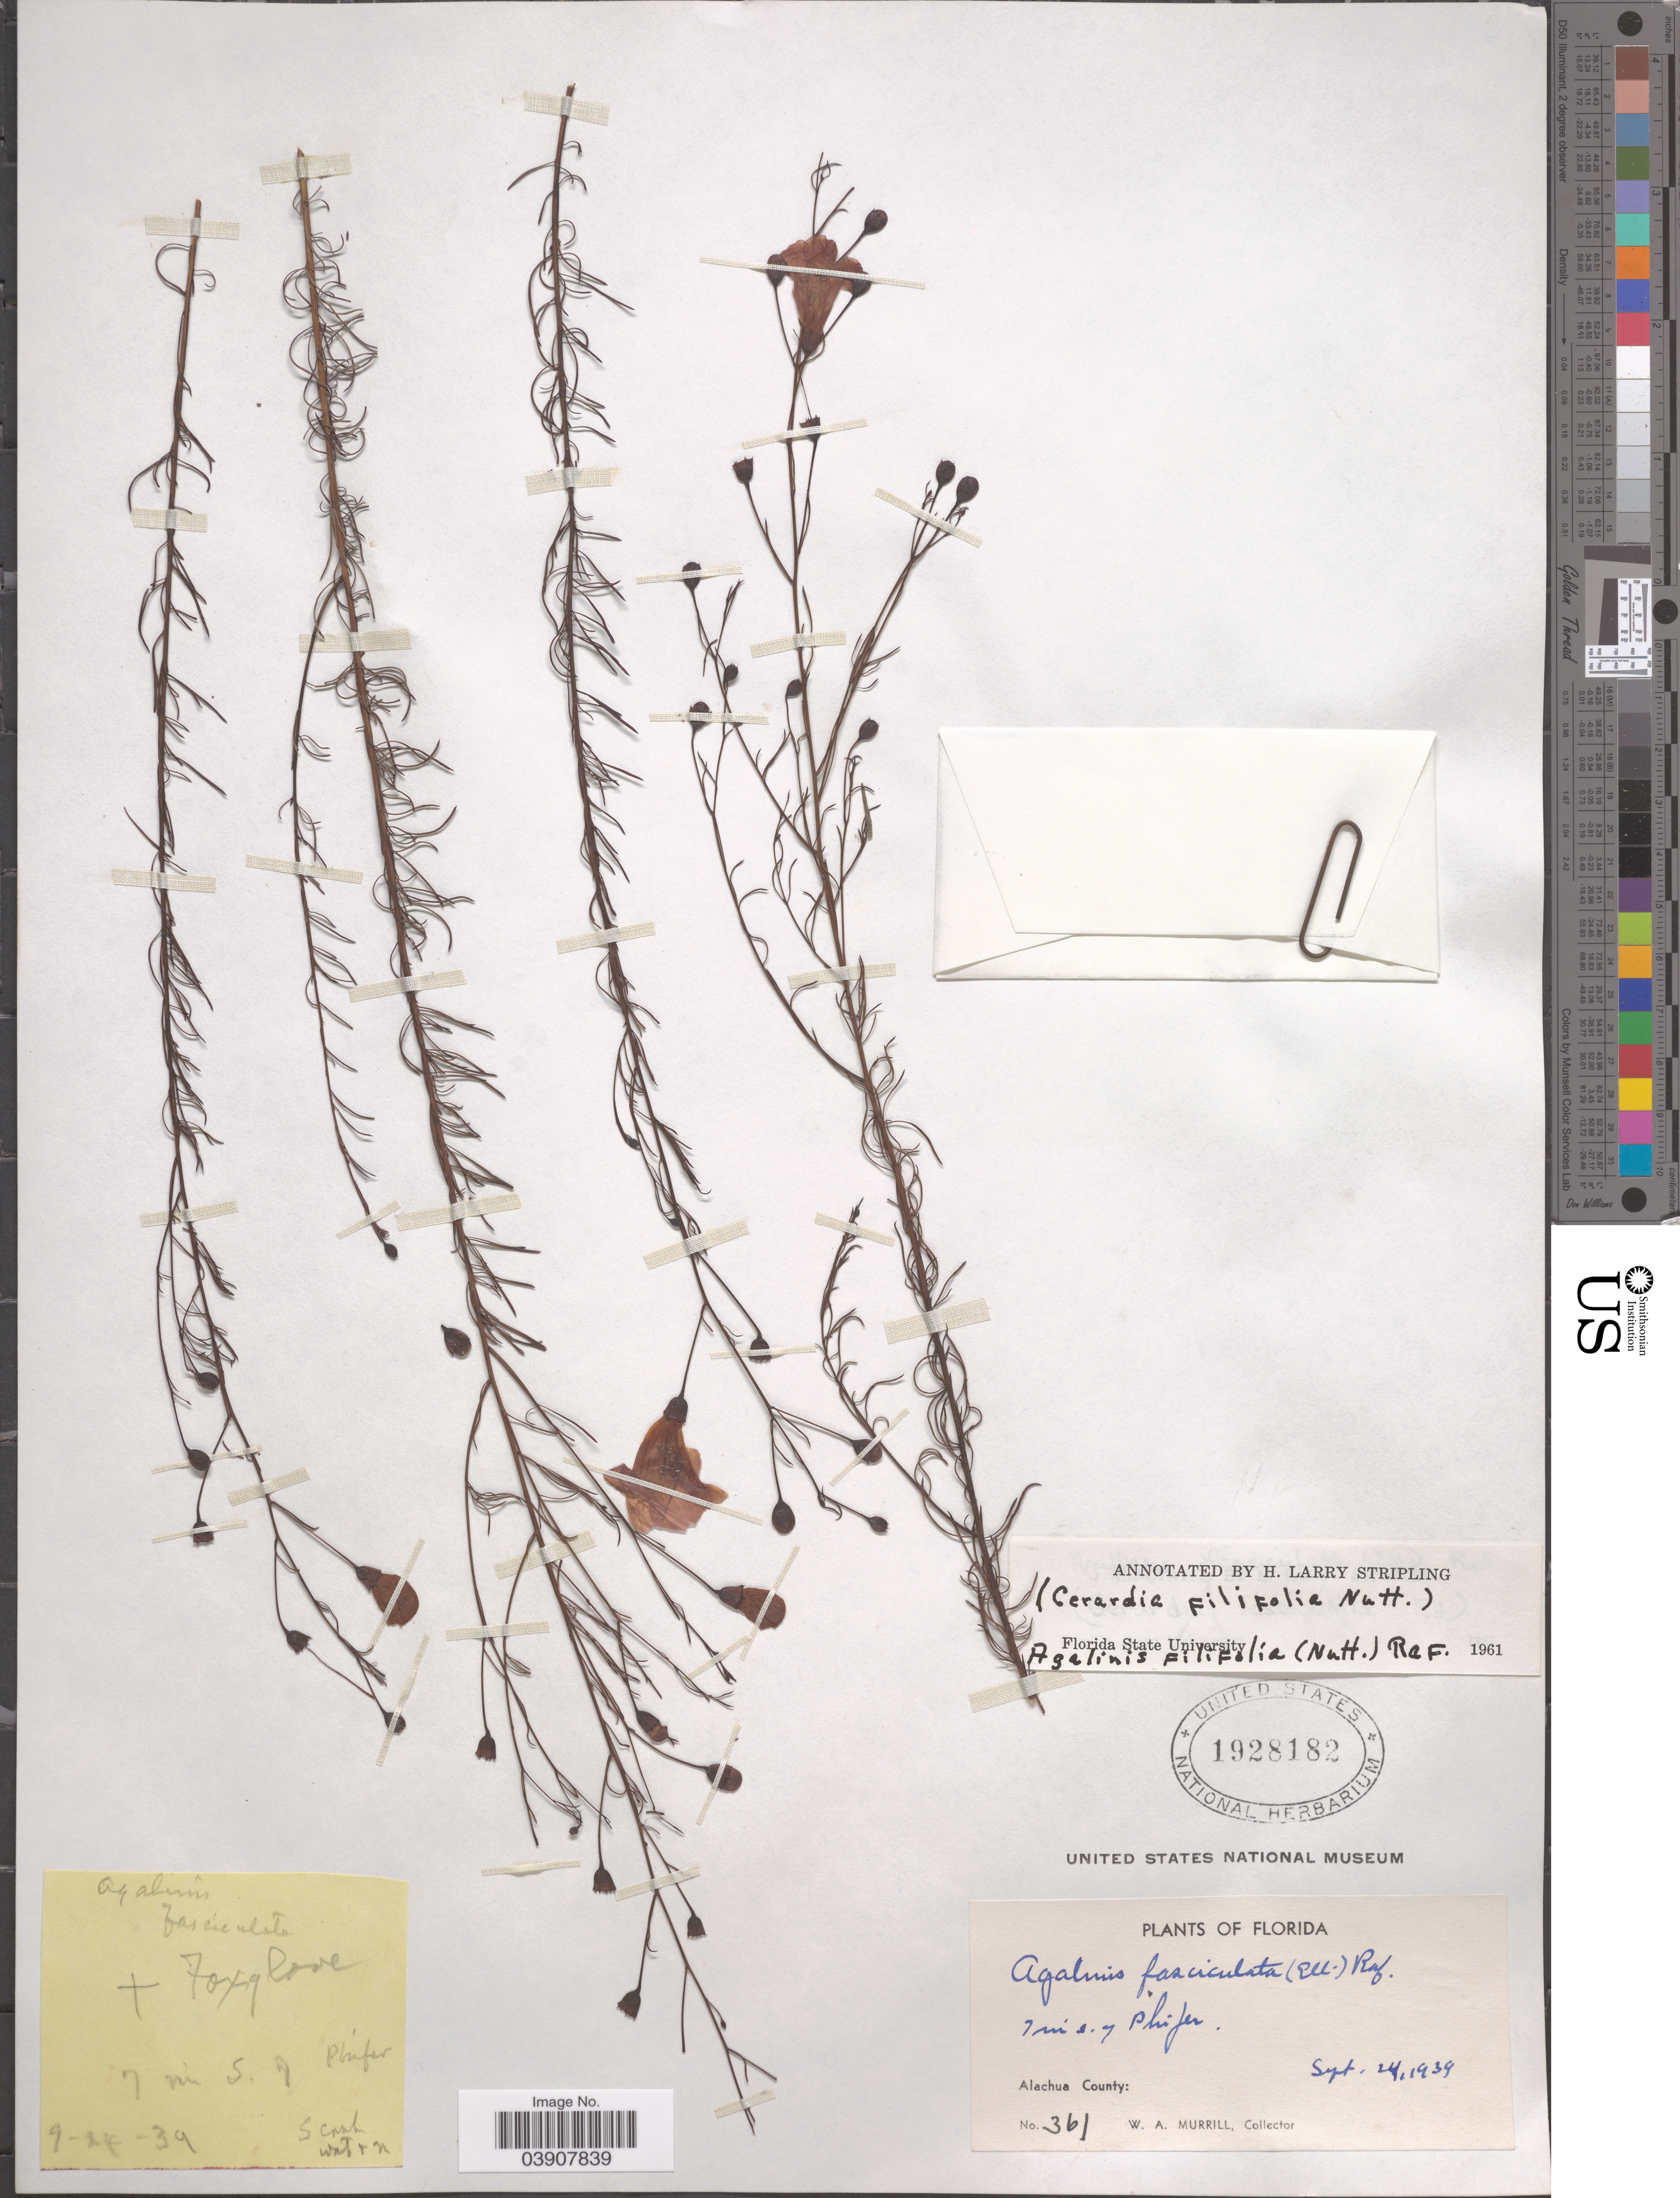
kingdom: Plantae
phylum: Tracheophyta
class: Magnoliopsida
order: Lamiales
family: Orobanchaceae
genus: Agalinis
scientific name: Agalinis filifolia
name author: Raf.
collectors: W. A. Murrill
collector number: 361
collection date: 1939-09-24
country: United States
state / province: Florida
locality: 7 mi. s. of Phifer, Alachua County.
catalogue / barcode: US 1928182